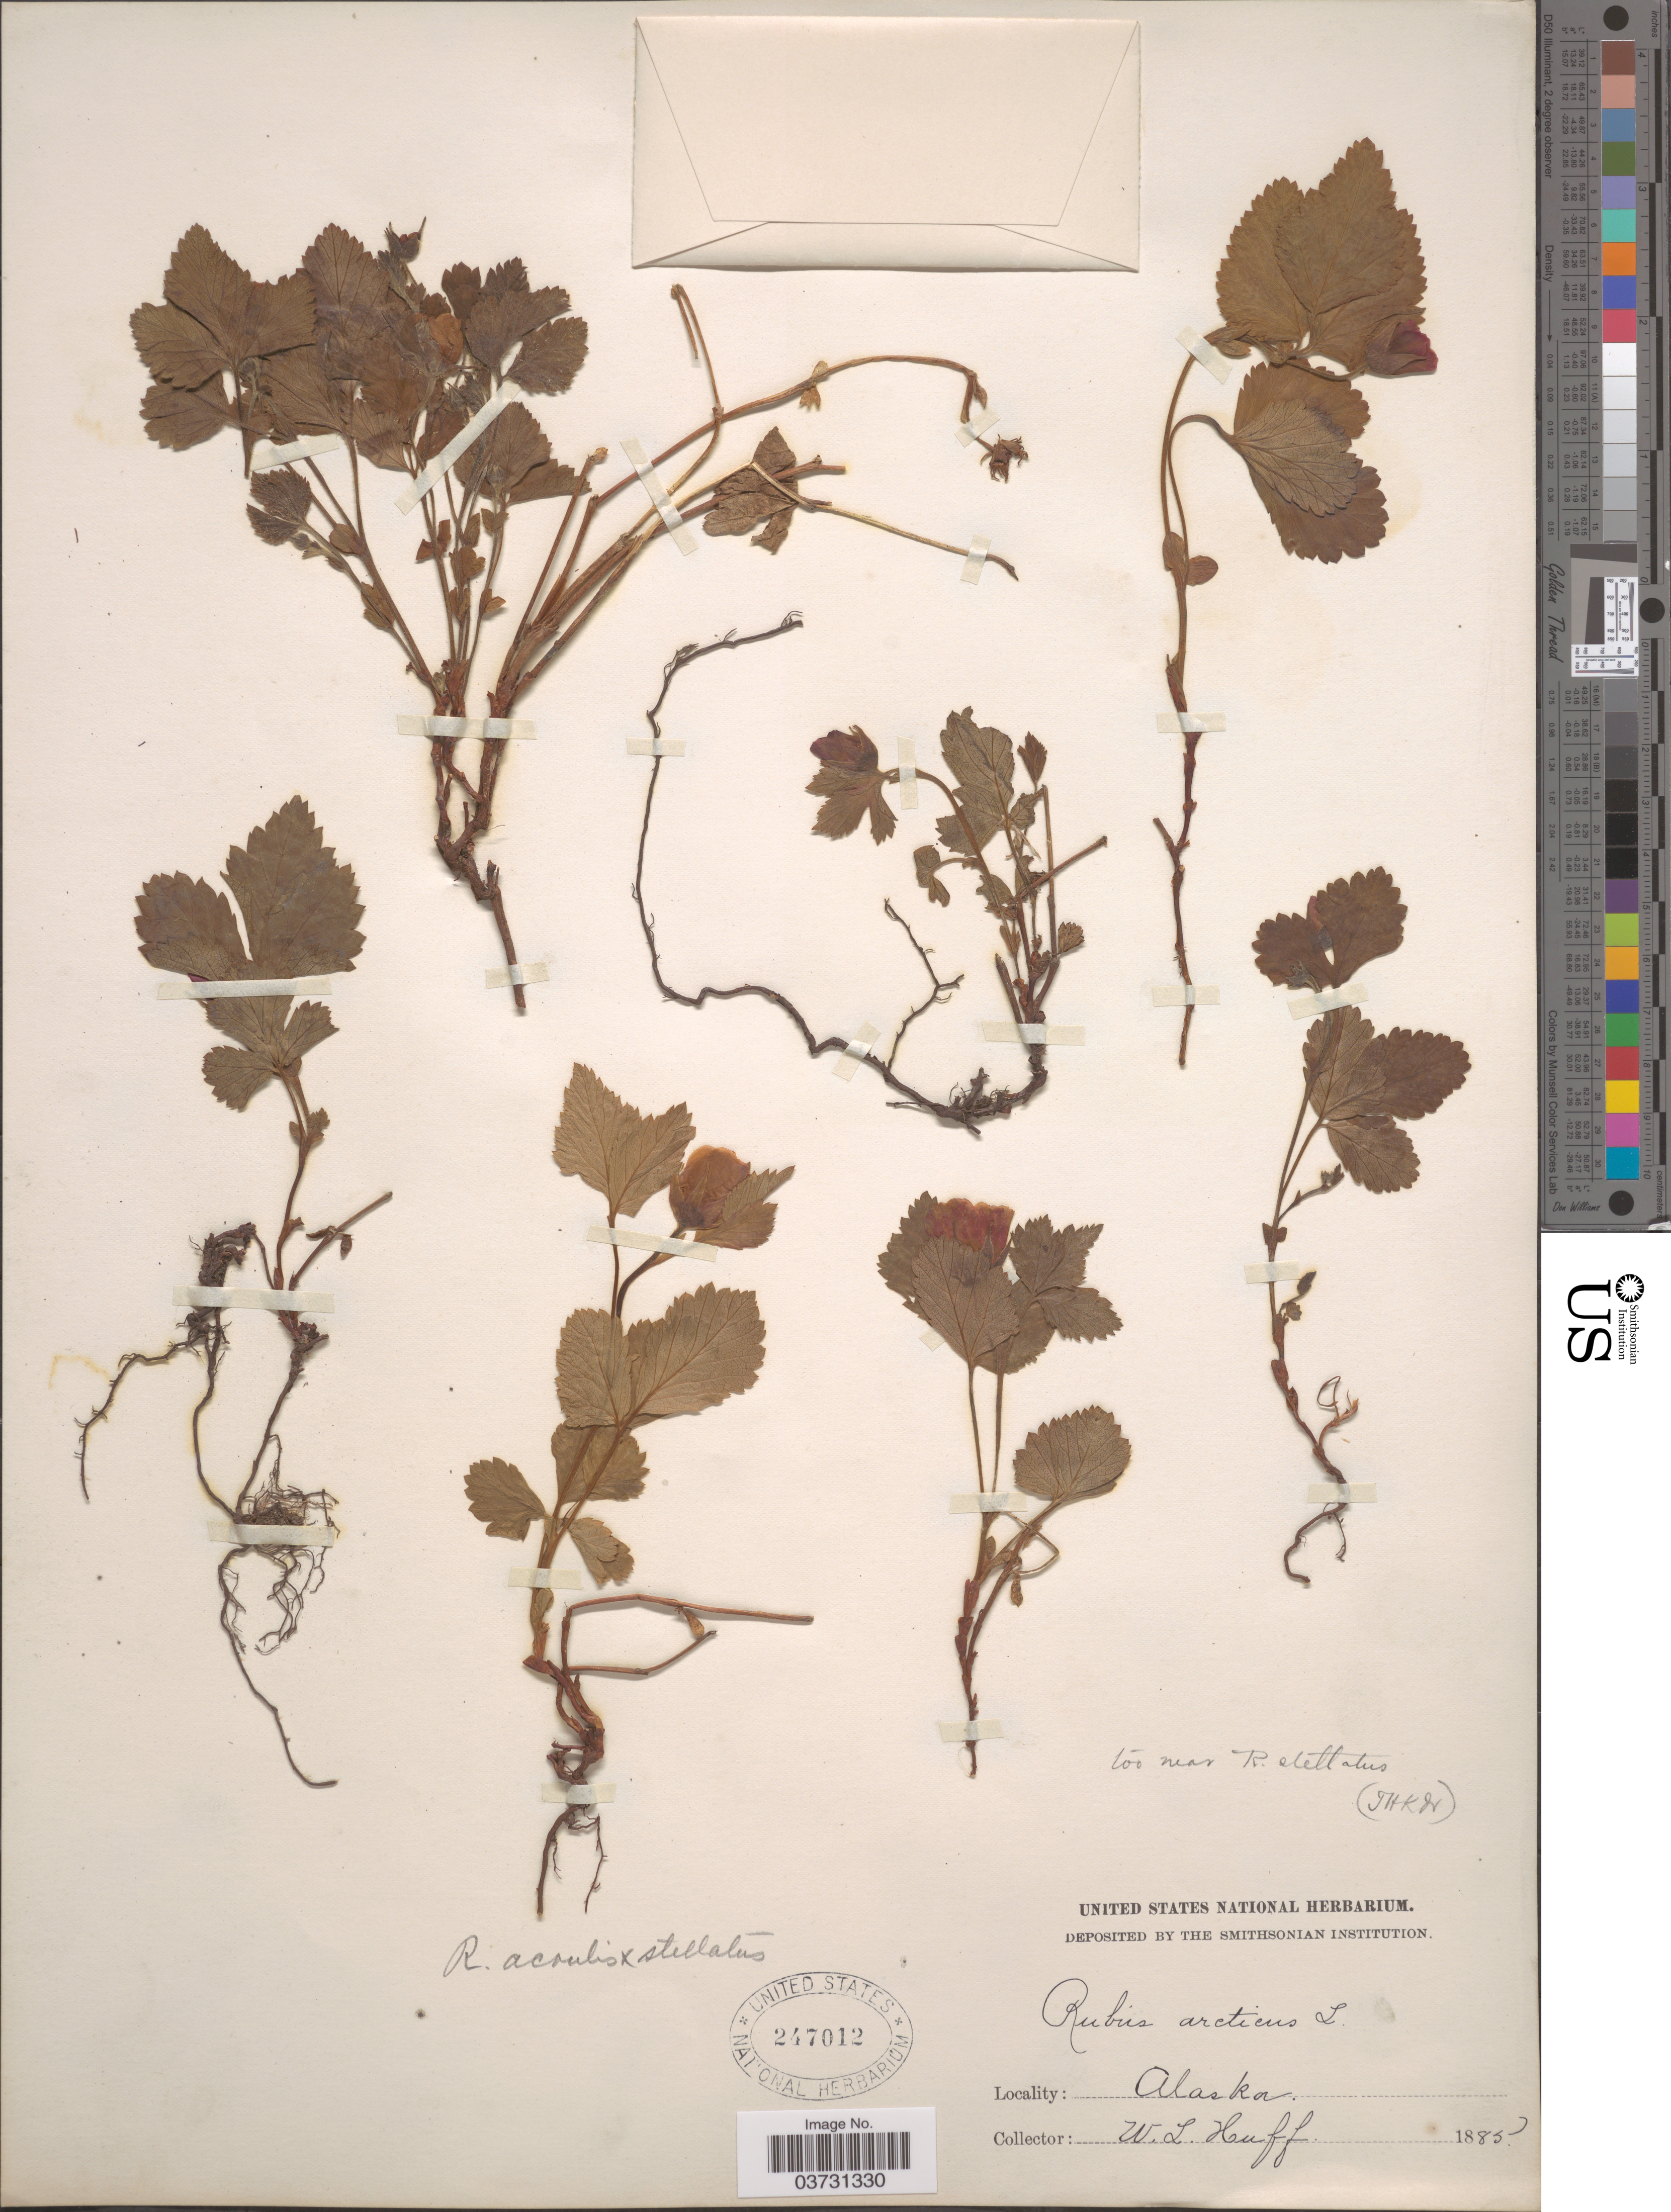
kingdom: Plantae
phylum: Tracheophyta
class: Magnoliopsida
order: Rosales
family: Rosaceae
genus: Rubus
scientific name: Rubus stellatus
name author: Sm.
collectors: W. Huff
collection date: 1885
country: United States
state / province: Alaska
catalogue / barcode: US 247012